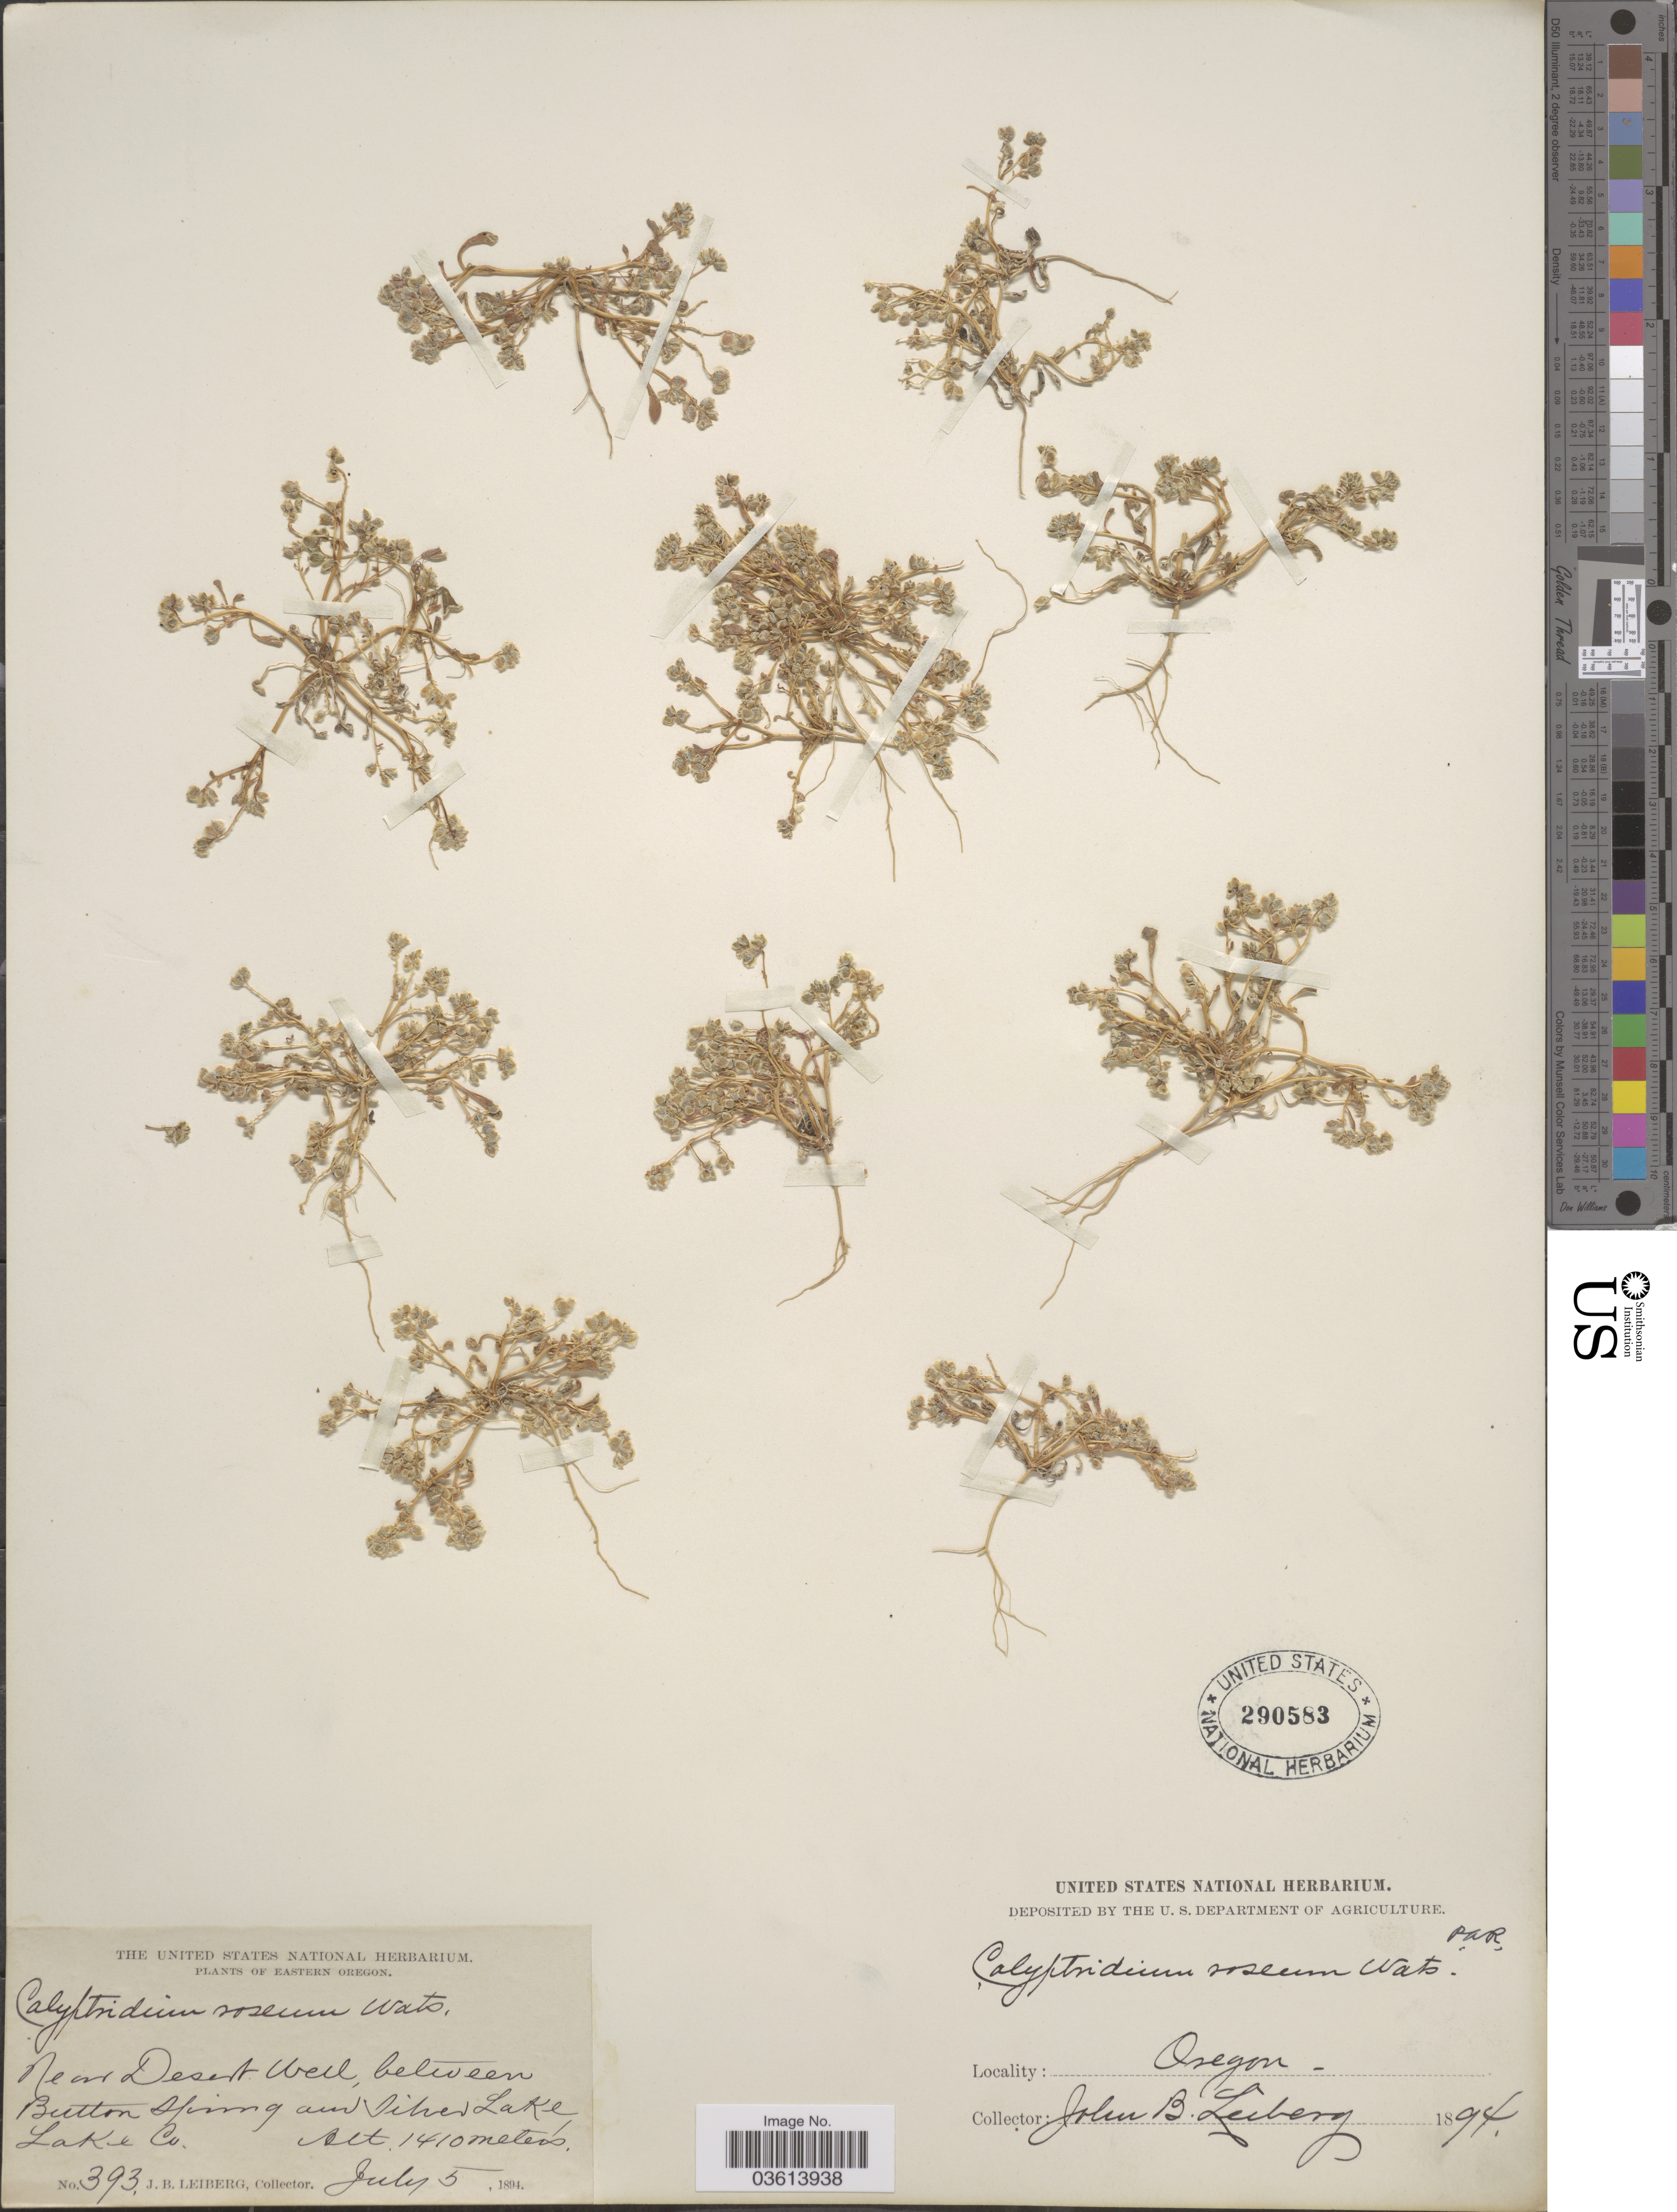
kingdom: Plantae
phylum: Tracheophyta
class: Magnoliopsida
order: Caryophyllales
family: Montiaceae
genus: Calyptridium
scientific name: Calyptridium roseum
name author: S. Watson in C. King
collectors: J. B. Leiberg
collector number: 393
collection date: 1894-07-05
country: United States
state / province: Oregon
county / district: Lake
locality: Eastern Oregon. Near Desert Well, between Button Spring and Silver Lake, Lake Co.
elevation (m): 1410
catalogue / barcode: US 290583